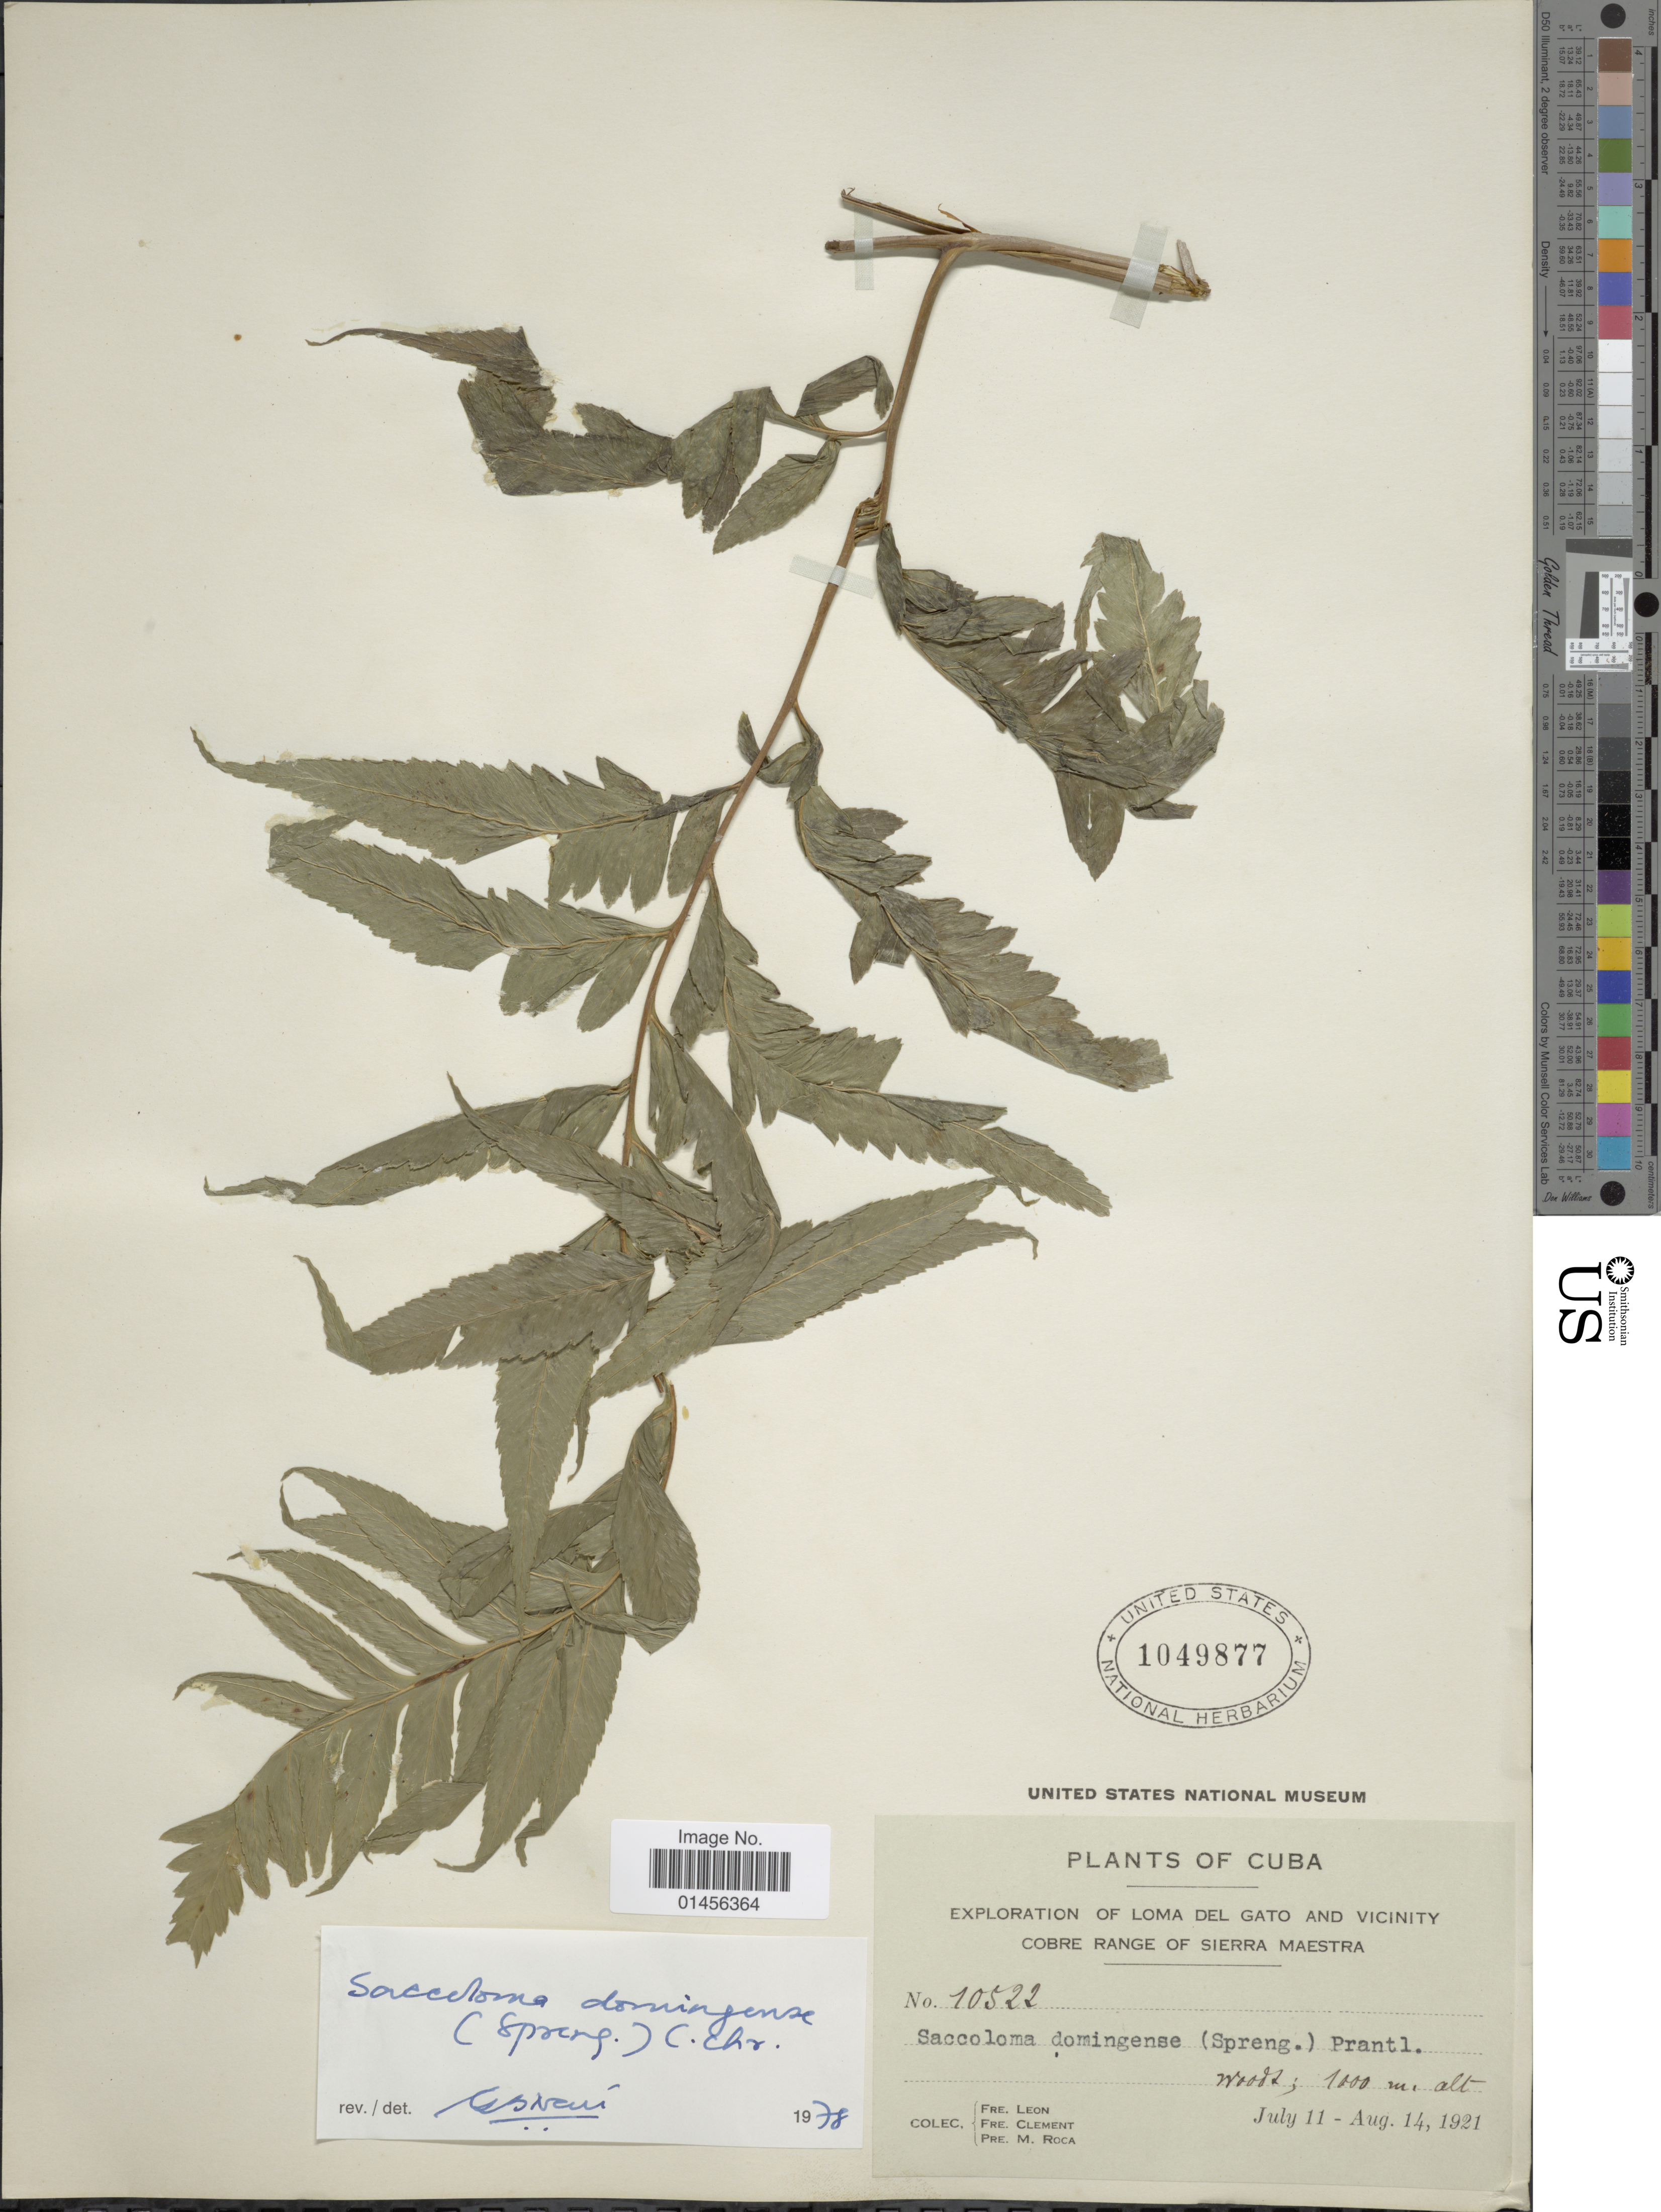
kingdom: Plantae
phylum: Tracheophyta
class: Polypodiopsida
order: Polypodiales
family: Saccolomataceae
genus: Saccoloma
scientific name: Saccoloma domingense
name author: (Spreng.) C. Chr.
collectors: F. Leon, B. Clement & P. Roca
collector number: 10522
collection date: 1921-07-11/1921-08-14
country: Cuba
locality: Loma del Gato and vicinity Cobre Range of Sierra Maestra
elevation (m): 1000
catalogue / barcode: US 1049877